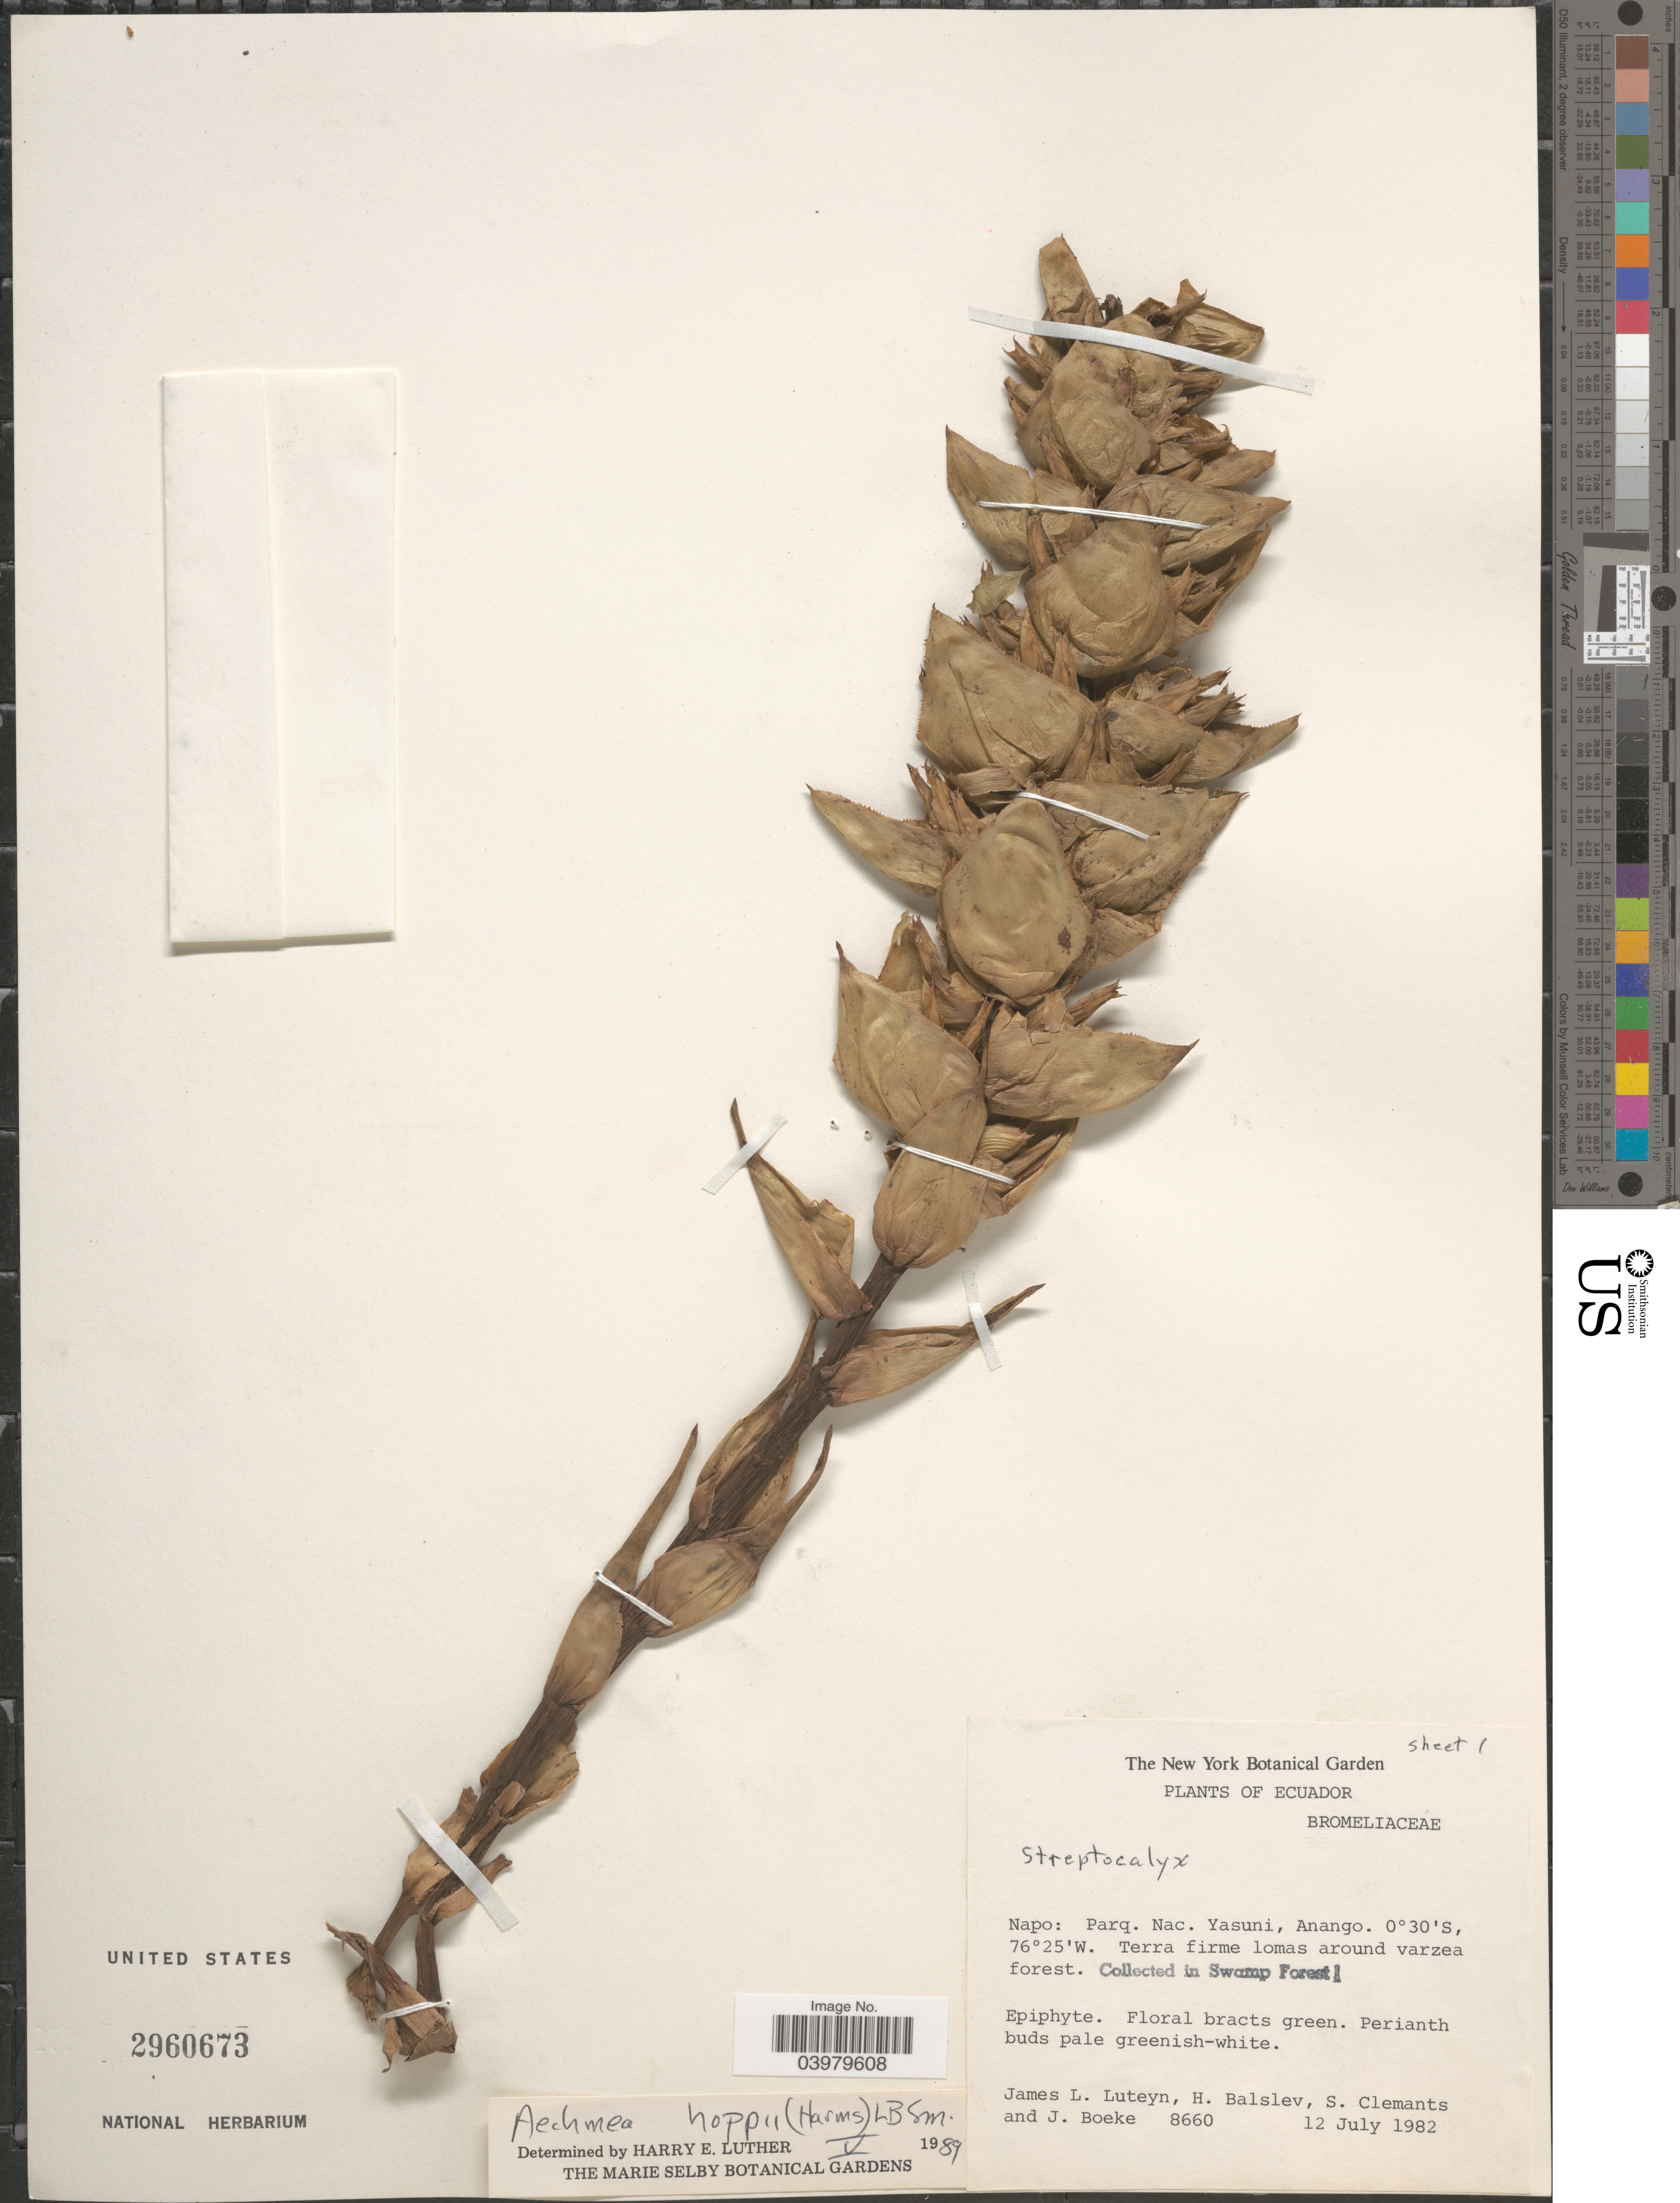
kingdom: Plantae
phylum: Tracheophyta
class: Liliopsida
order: Poales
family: Bromeliaceae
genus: Aechmea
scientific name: Aechmea hoppii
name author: (Harms) L.B. Sm.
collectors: J. L. Luteyn, H. Balslev, S. Clemants & J. Boeke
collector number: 8660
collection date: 1982-07-12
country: Ecuador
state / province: Napo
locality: Parq. Nac. Yasuni, Anango. In Swamp Forest.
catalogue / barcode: US 2960673